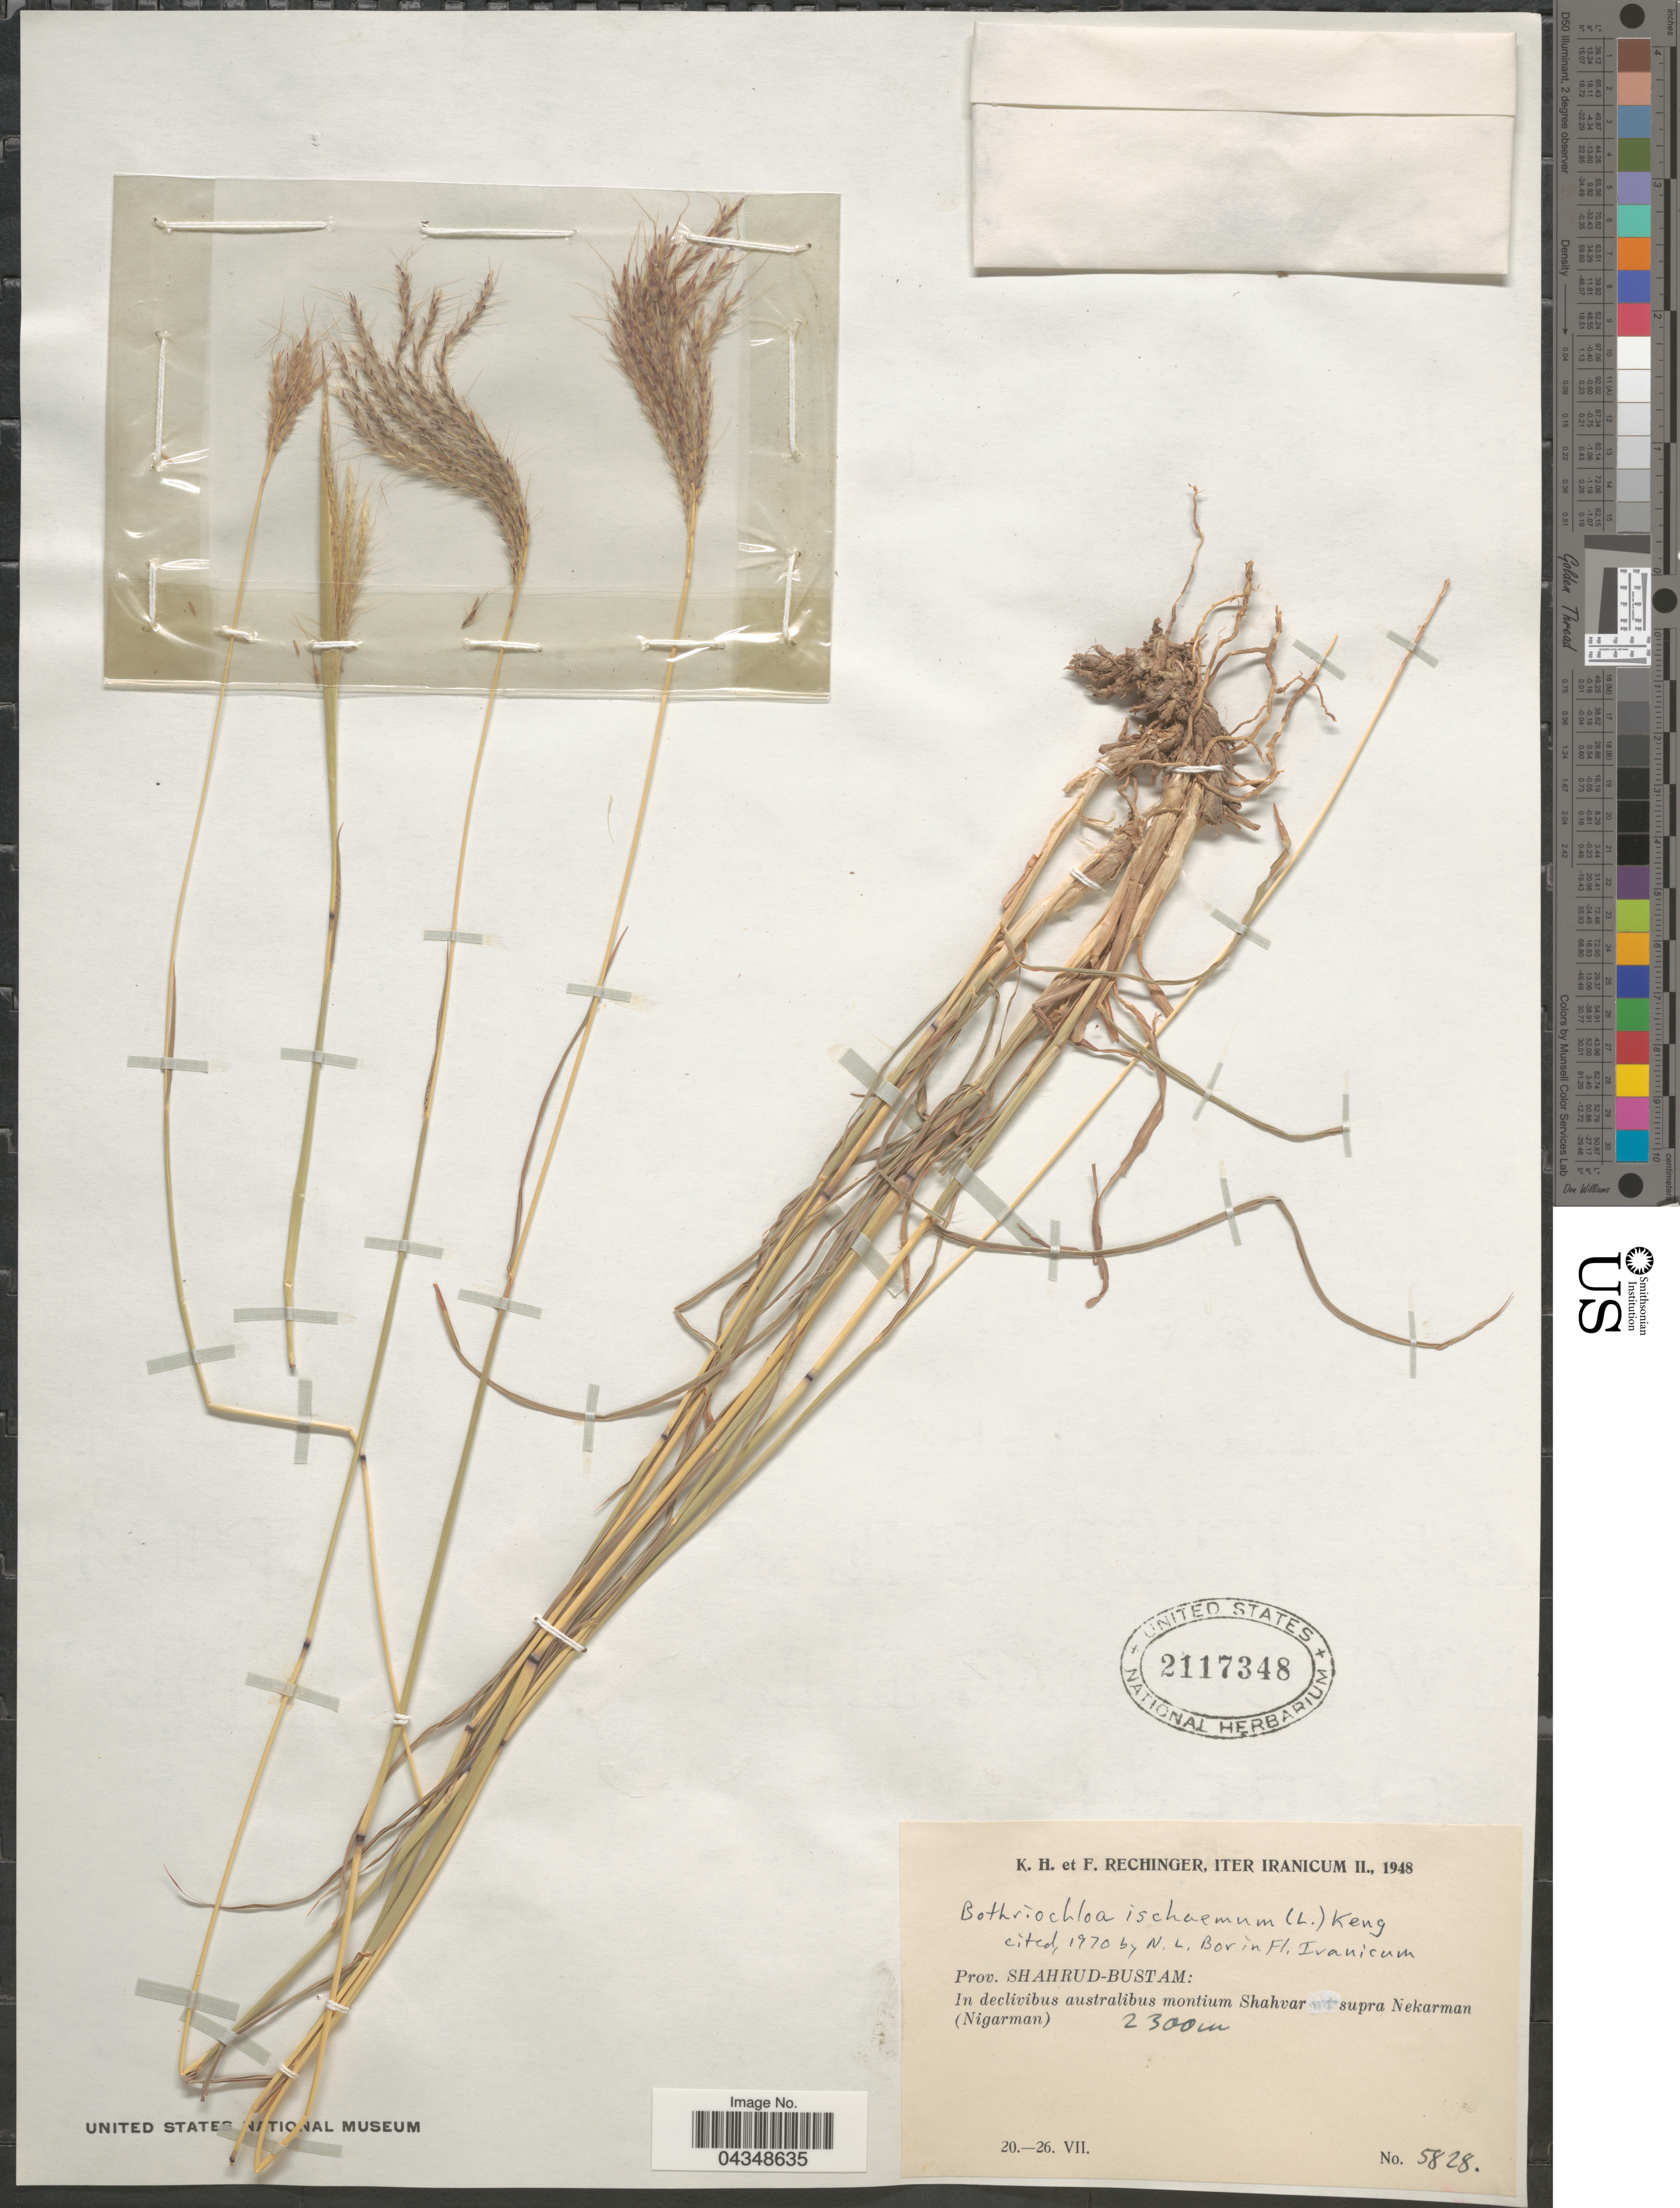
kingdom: Plantae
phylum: Tracheophyta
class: Liliopsida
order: Poales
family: Poaceae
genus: Bothriochloa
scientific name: Bothriochloa ischaemum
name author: (L.) Keng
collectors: K. H. Rechinger & F. Rechinger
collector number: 5828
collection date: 1948-07-20/1948-07-26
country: Iran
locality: Iter Iranicum II., 1948. Prov. Shahrud-Bustam: In declivibus australibus montium Shahvar supra Nekarman (Nigarman).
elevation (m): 2300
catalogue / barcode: US 2117348